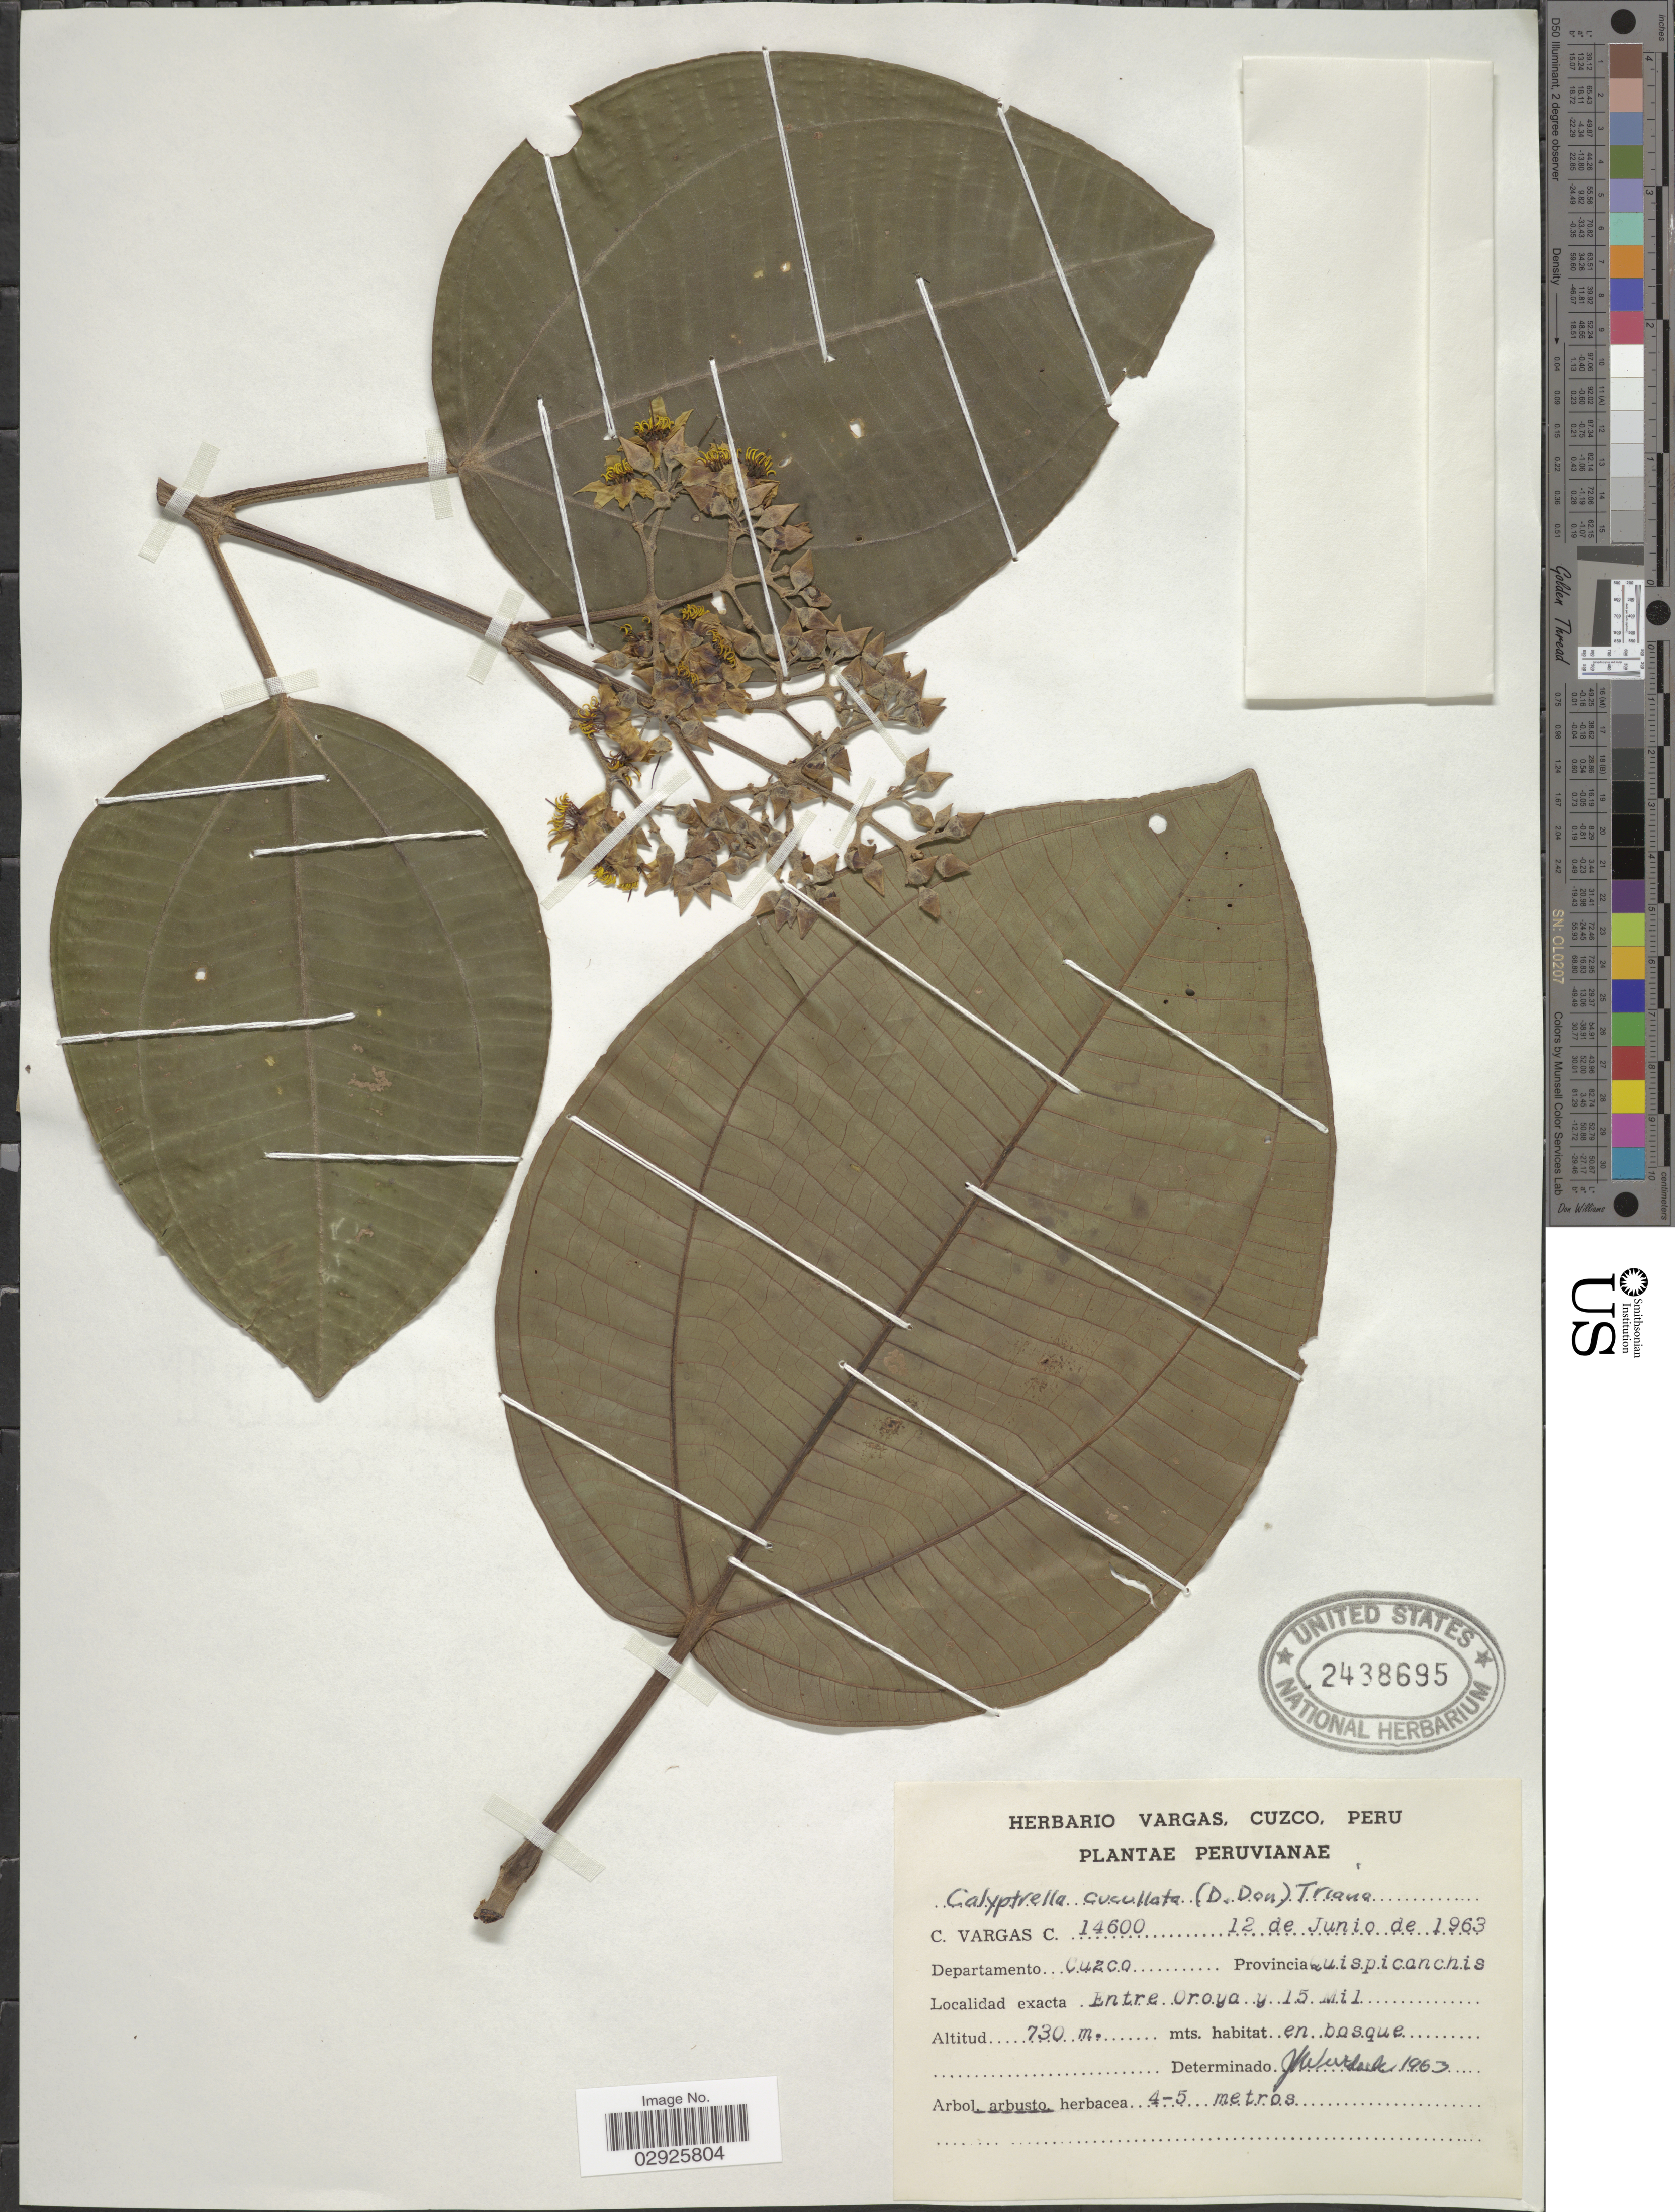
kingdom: Plantae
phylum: Tracheophyta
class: Magnoliopsida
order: Myrtales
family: Melastomataceae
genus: Graffenrieda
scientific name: Graffenrieda cucullata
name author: (Triana) L.O. Williams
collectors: C. Vargas Calderón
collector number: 14600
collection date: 1963-06-12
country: Peru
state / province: Cusco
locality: Departamento Cuzco. Provincia Quispicanchis. Entre Oroya y 15 Mil.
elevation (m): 730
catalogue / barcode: US 2438695